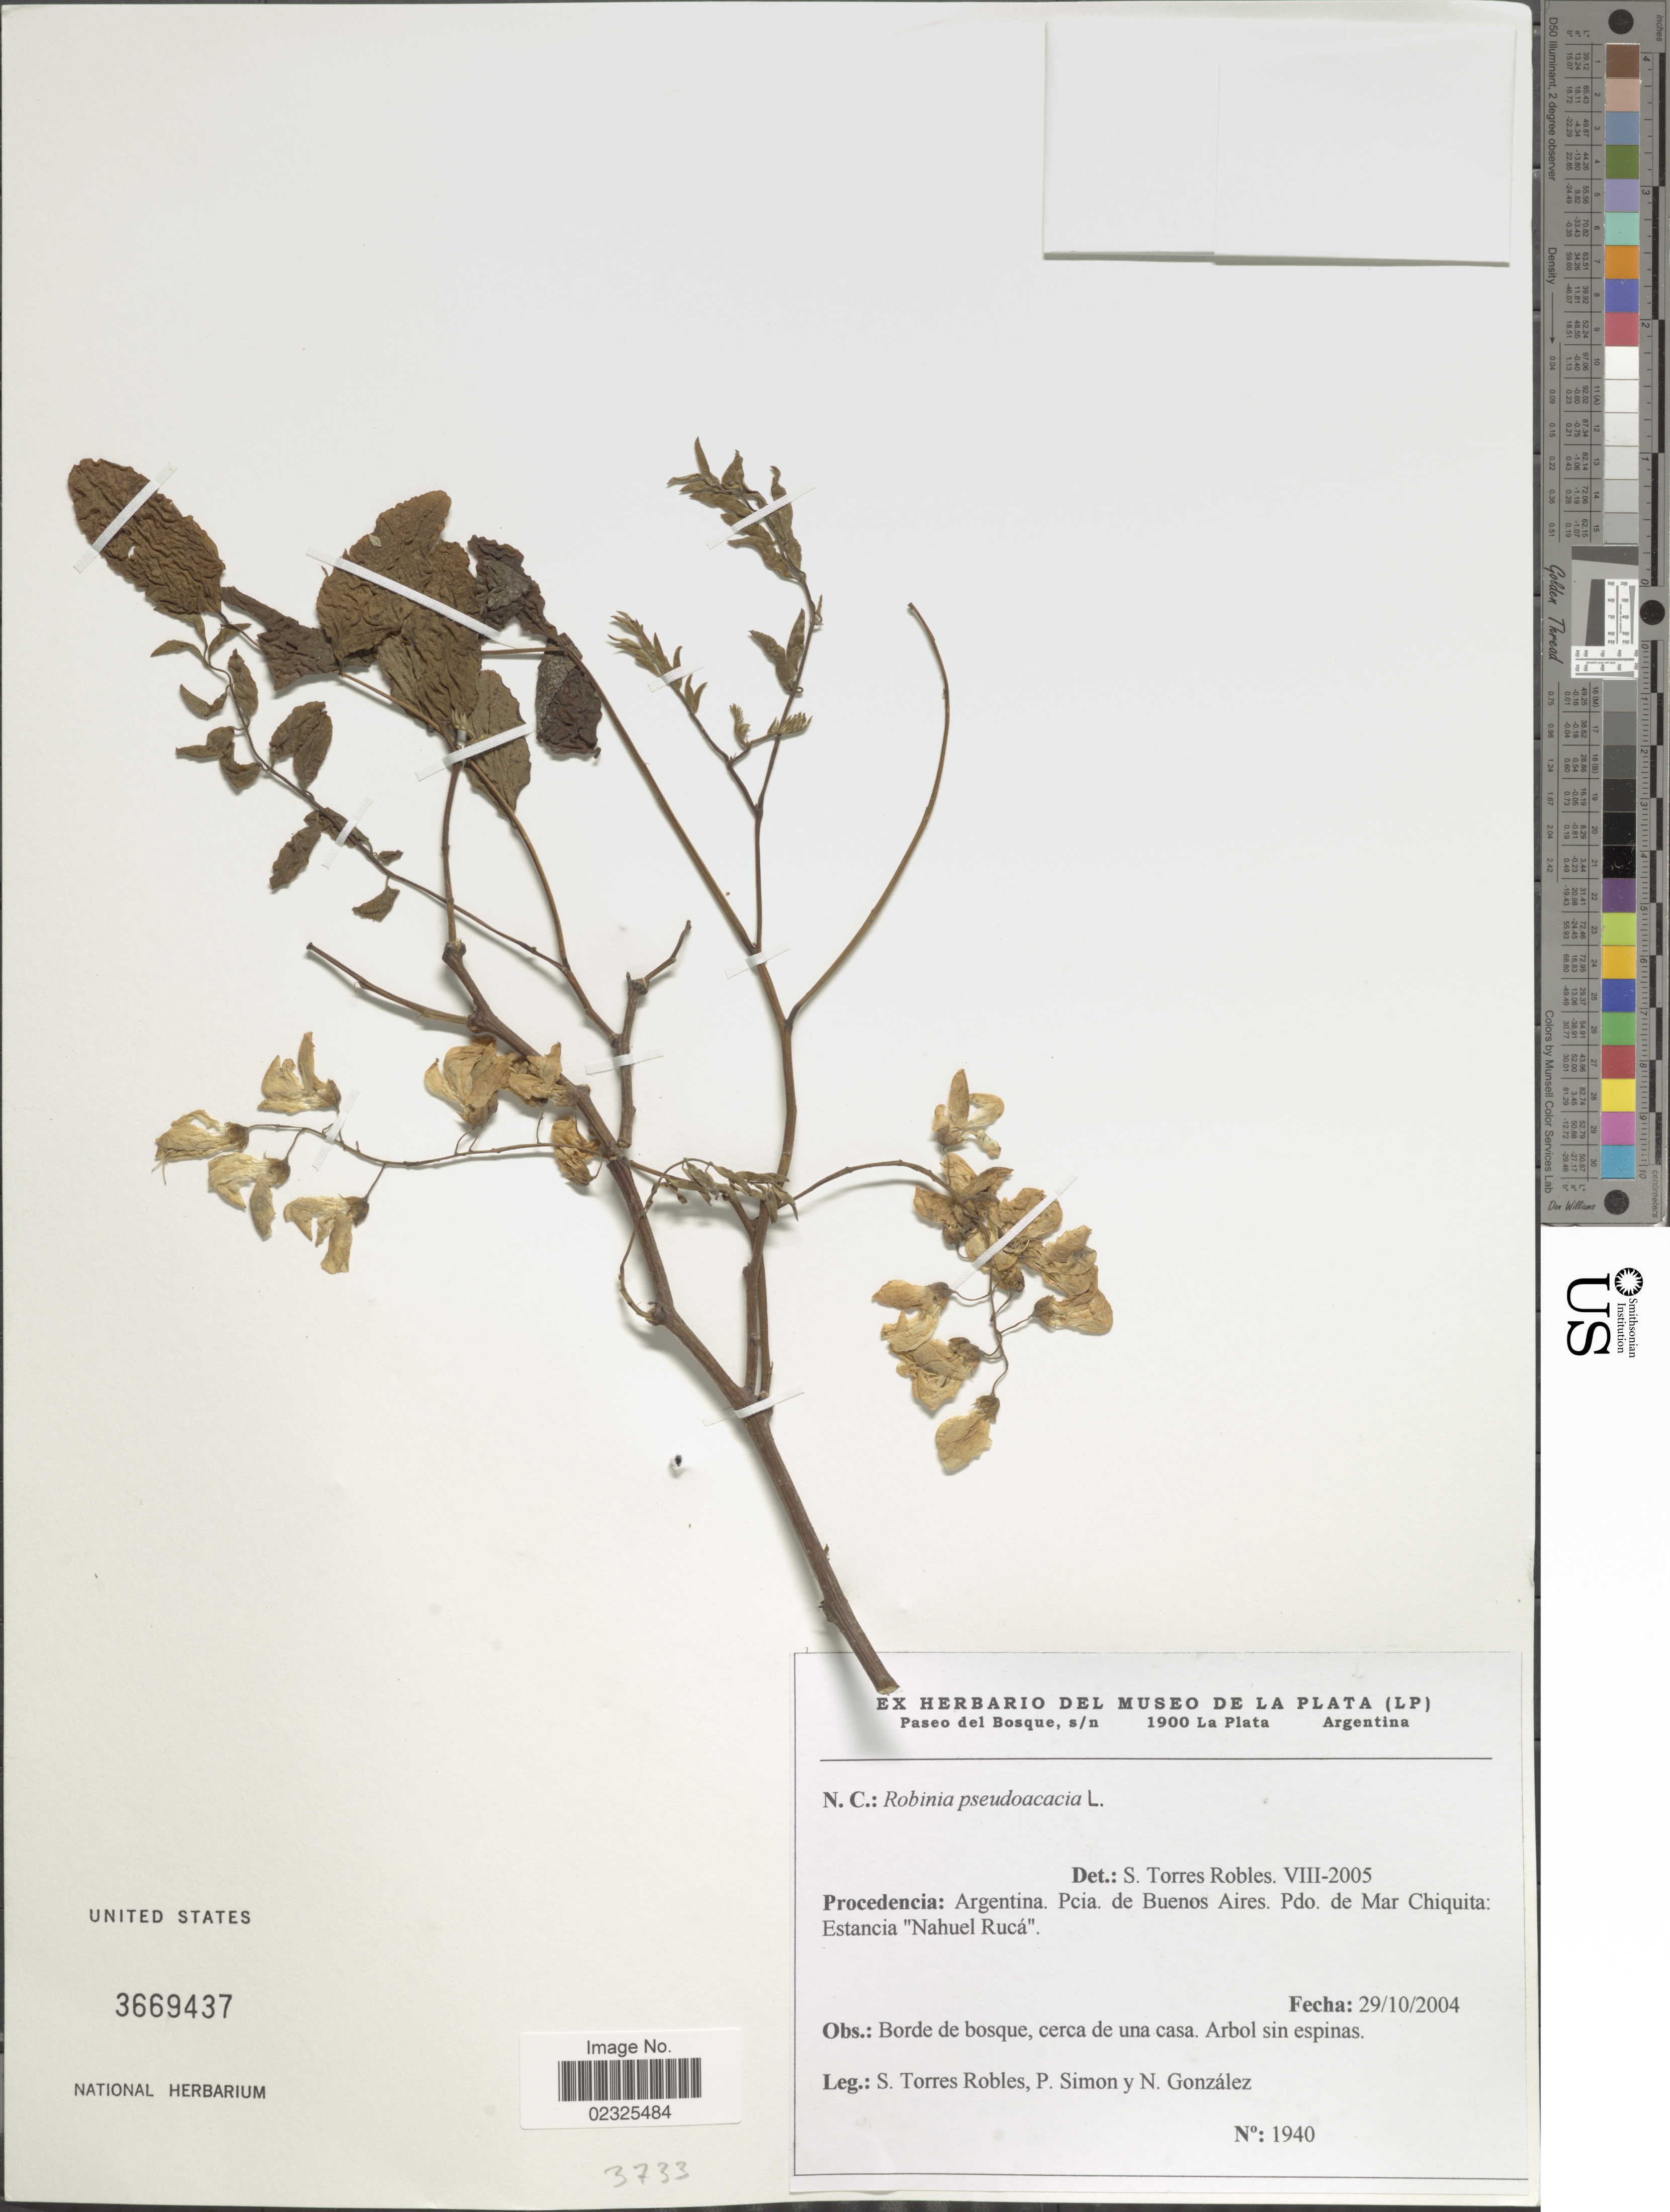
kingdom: Plantae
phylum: Tracheophyta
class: Magnoliopsida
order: Fabales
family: Fabaceae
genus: Robinia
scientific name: Robinia pseudoacacia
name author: L.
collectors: S. Torres Robles, P. Simon & N. Gonzalez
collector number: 1940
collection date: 2004-10-29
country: Argentina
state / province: Buenos Aires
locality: Pdo. de Mar Chiquita: Estancia "Nahuel Rucá", borde de bosque, cerca de una casa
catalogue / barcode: US 3669437